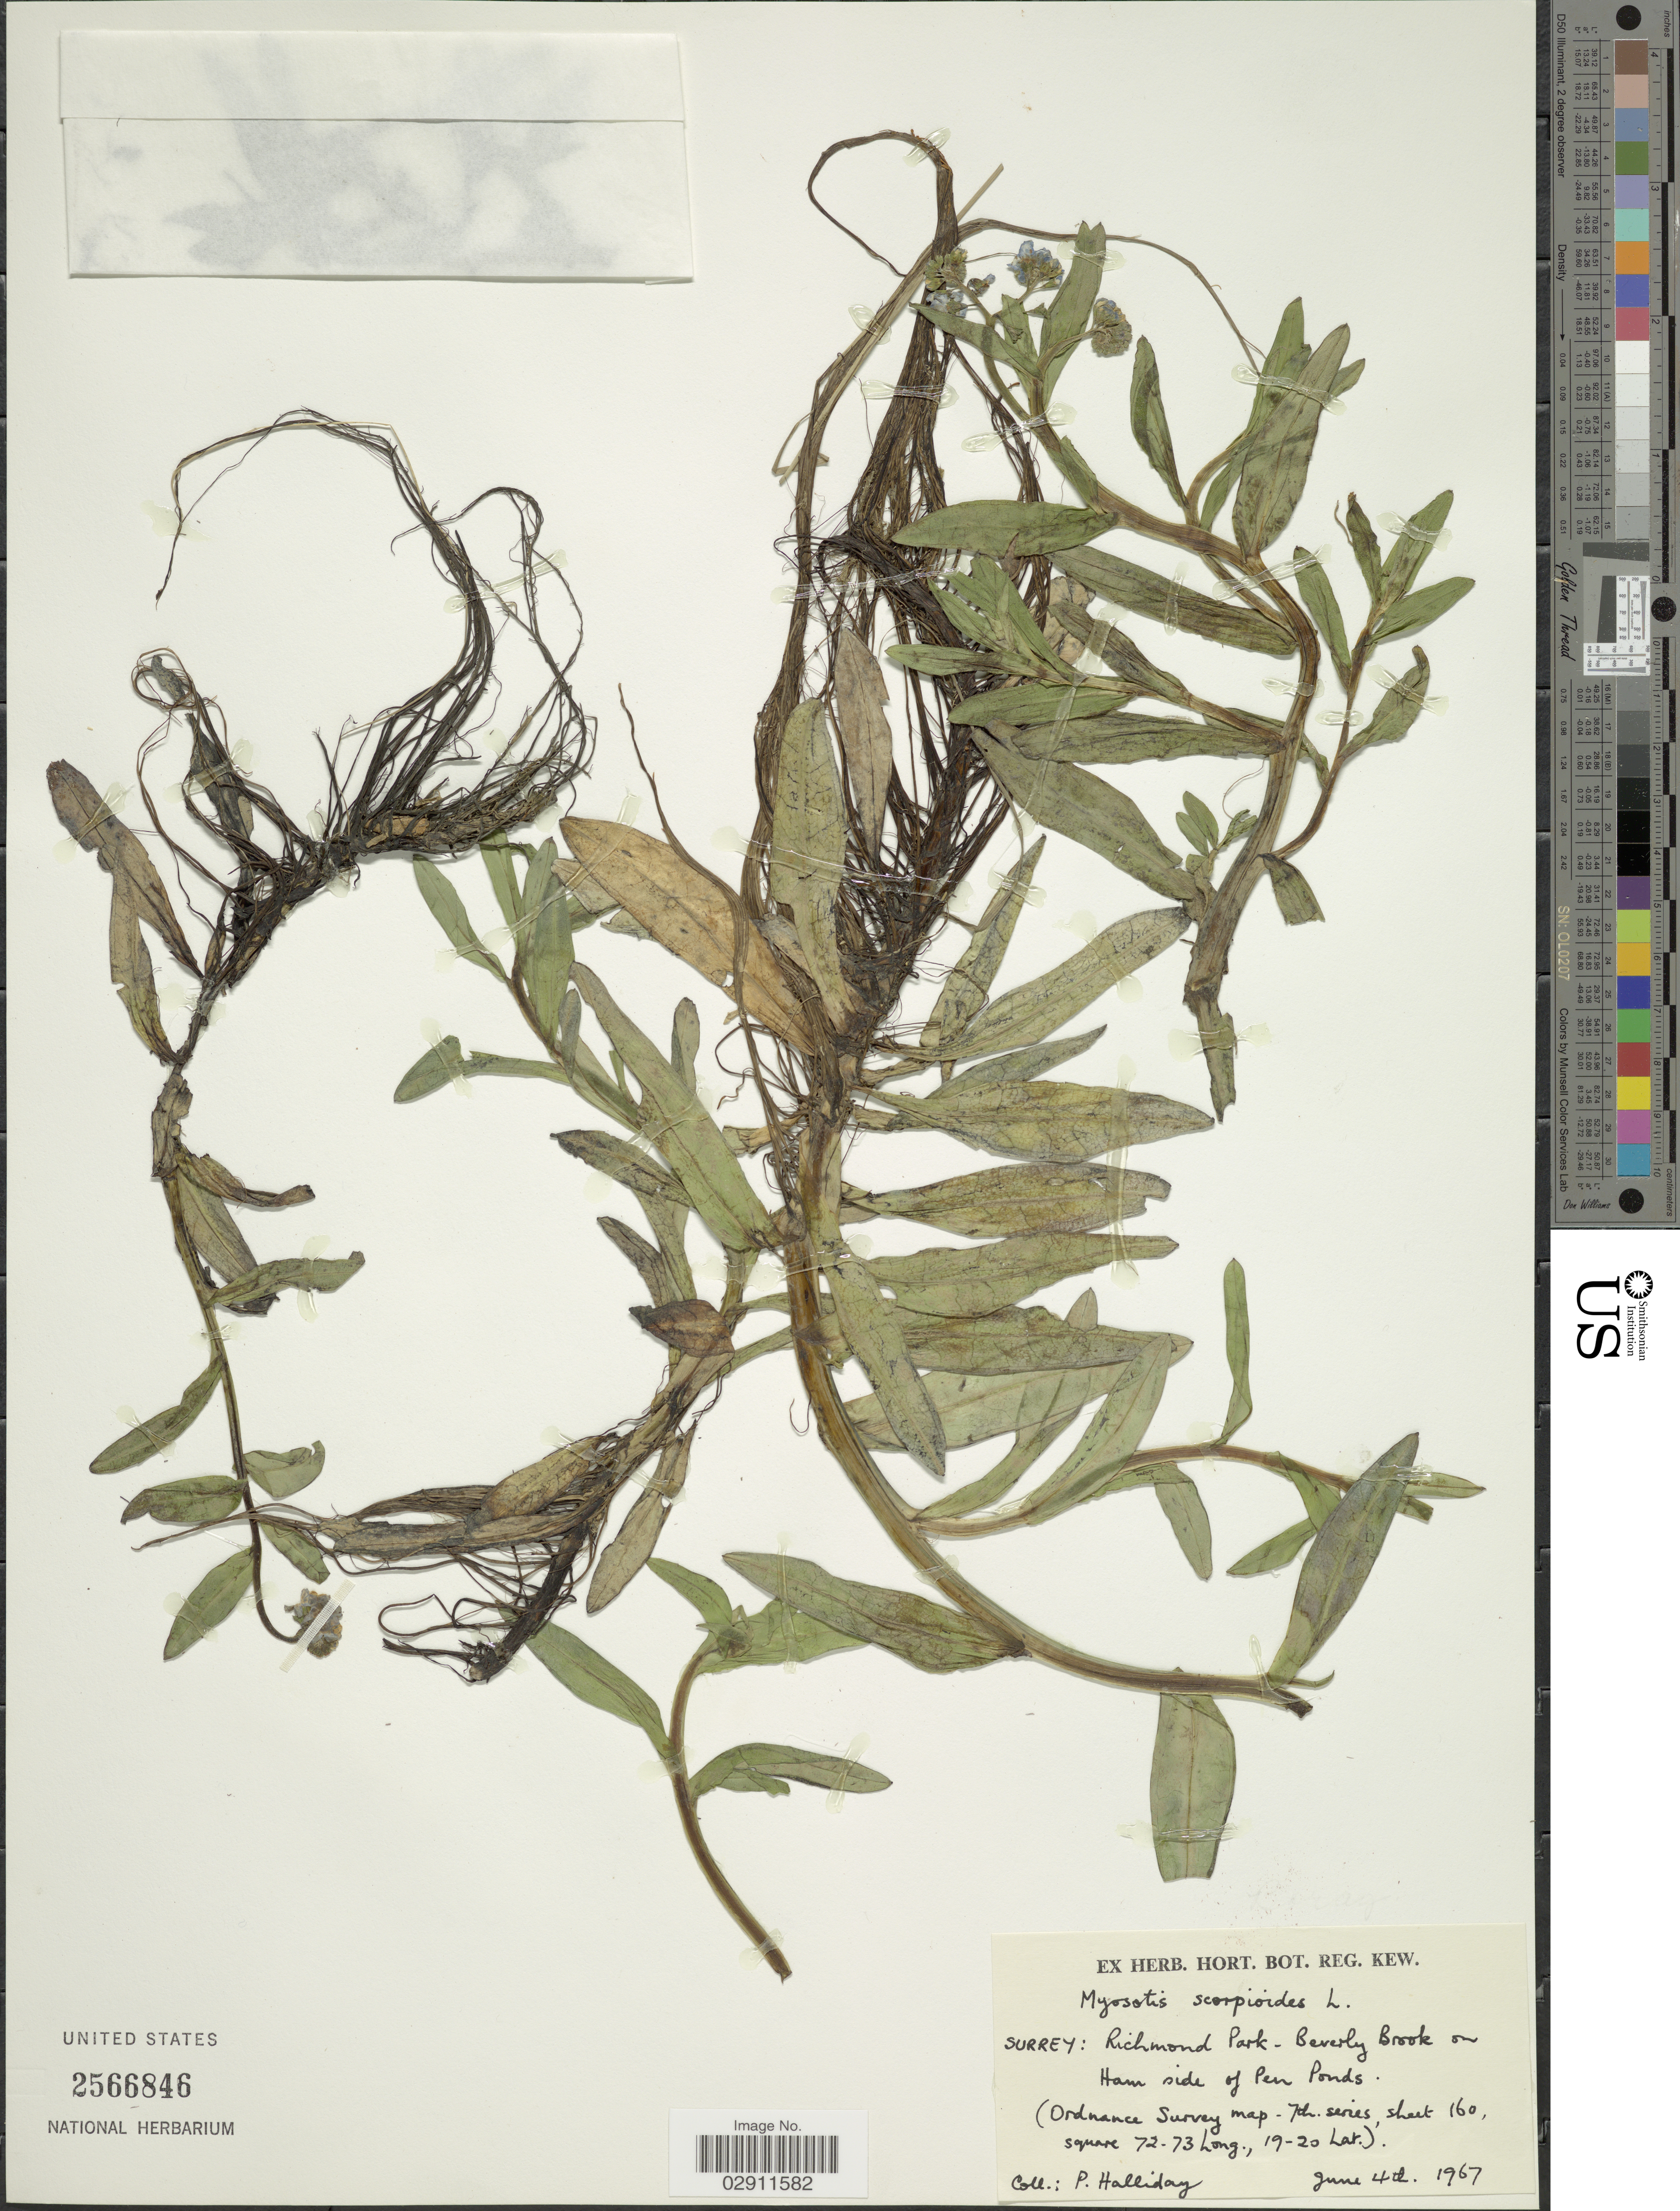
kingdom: Plantae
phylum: Tracheophyta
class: Magnoliopsida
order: Boraginales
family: Boraginaceae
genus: Myosotis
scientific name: Myosotis scorpioides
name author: L.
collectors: P. Halliday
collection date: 1967-06-04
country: United Kingdom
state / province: England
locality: Surrey: Richmond Park - Beverly Brook on Ham side of Pen Ponds.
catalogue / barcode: US 2566846